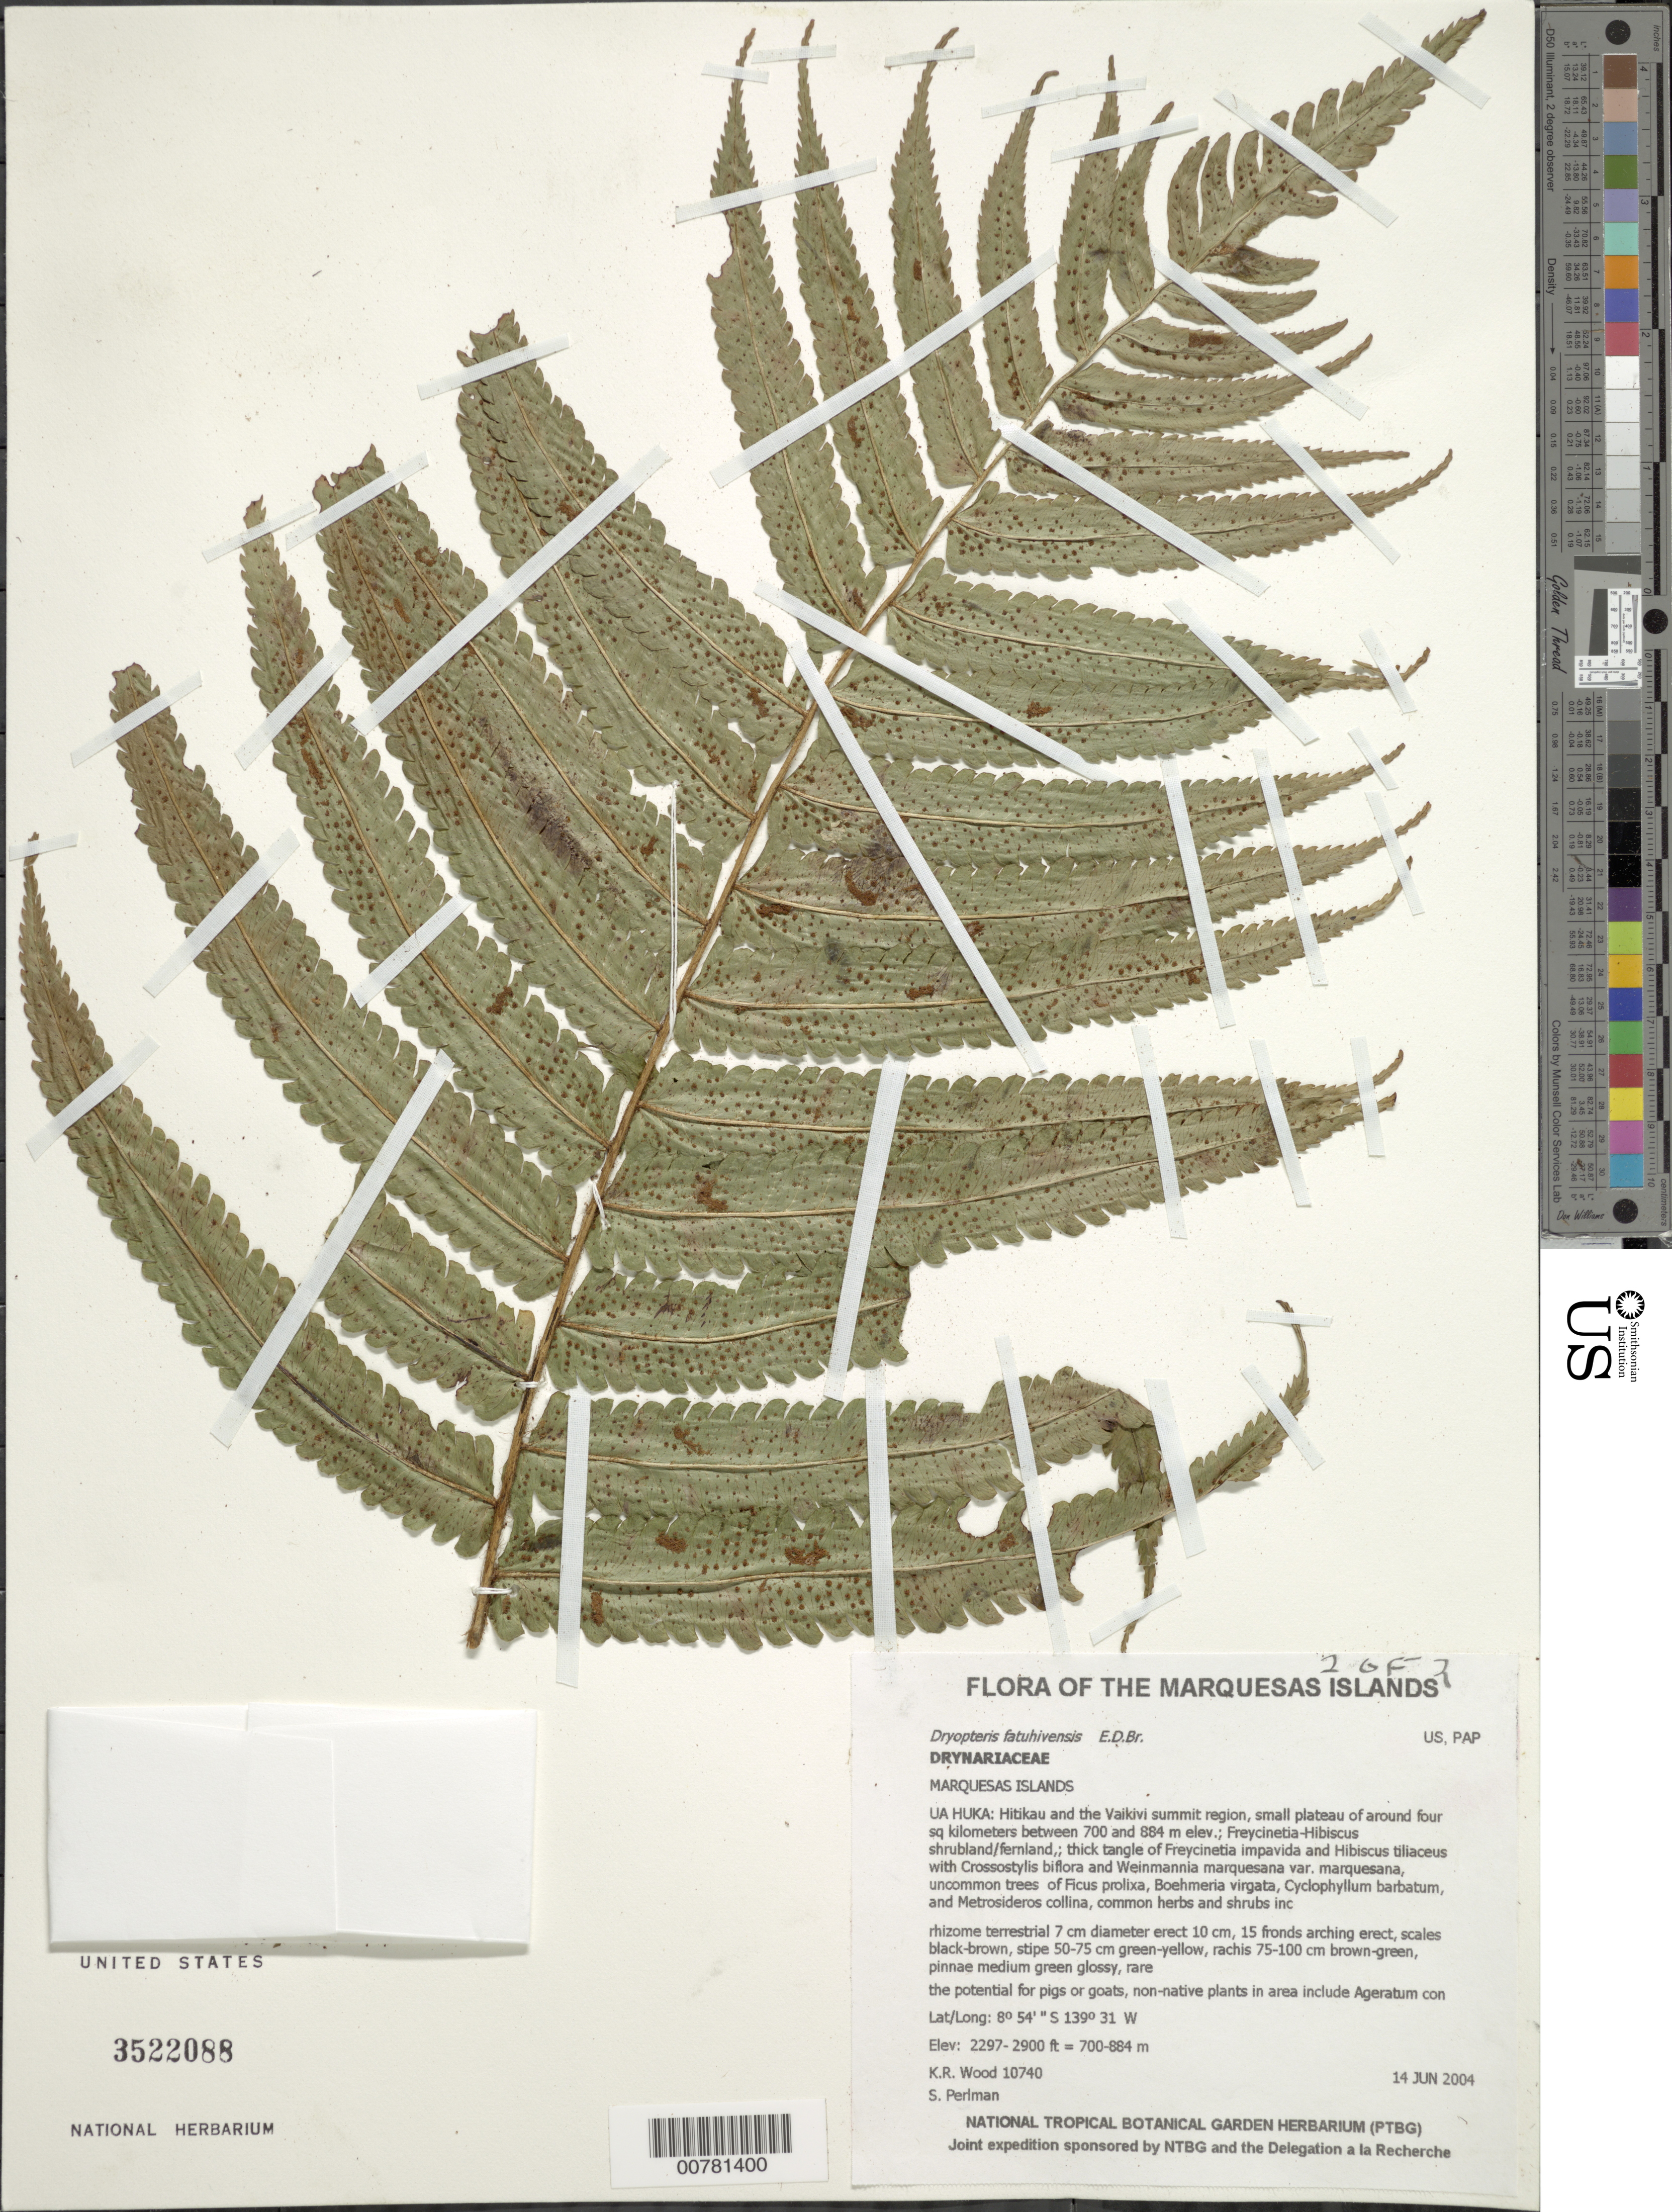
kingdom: Plantae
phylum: Tracheophyta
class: Polypodiopsida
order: Polypodiales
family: Dryopteridaceae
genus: Dryopteris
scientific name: Dryopteris fatuhivensis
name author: E.D. Br.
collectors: K. R. Wood & S. P. Perlman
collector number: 10740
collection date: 2004-06-14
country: French Polynesia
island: Ua Huka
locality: Hitikau and the Vaikivi summit region, small plateau of around four sq kilometers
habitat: Freycinetia - Hibiscus shrubland/fernland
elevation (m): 700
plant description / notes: The potential for pigs or goats, non-native plants in area include Ageratum conyzoides, Cordyline fruticosa, Dioscorea pentaphylla, and Zingiber zerumbet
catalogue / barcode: US 3522088